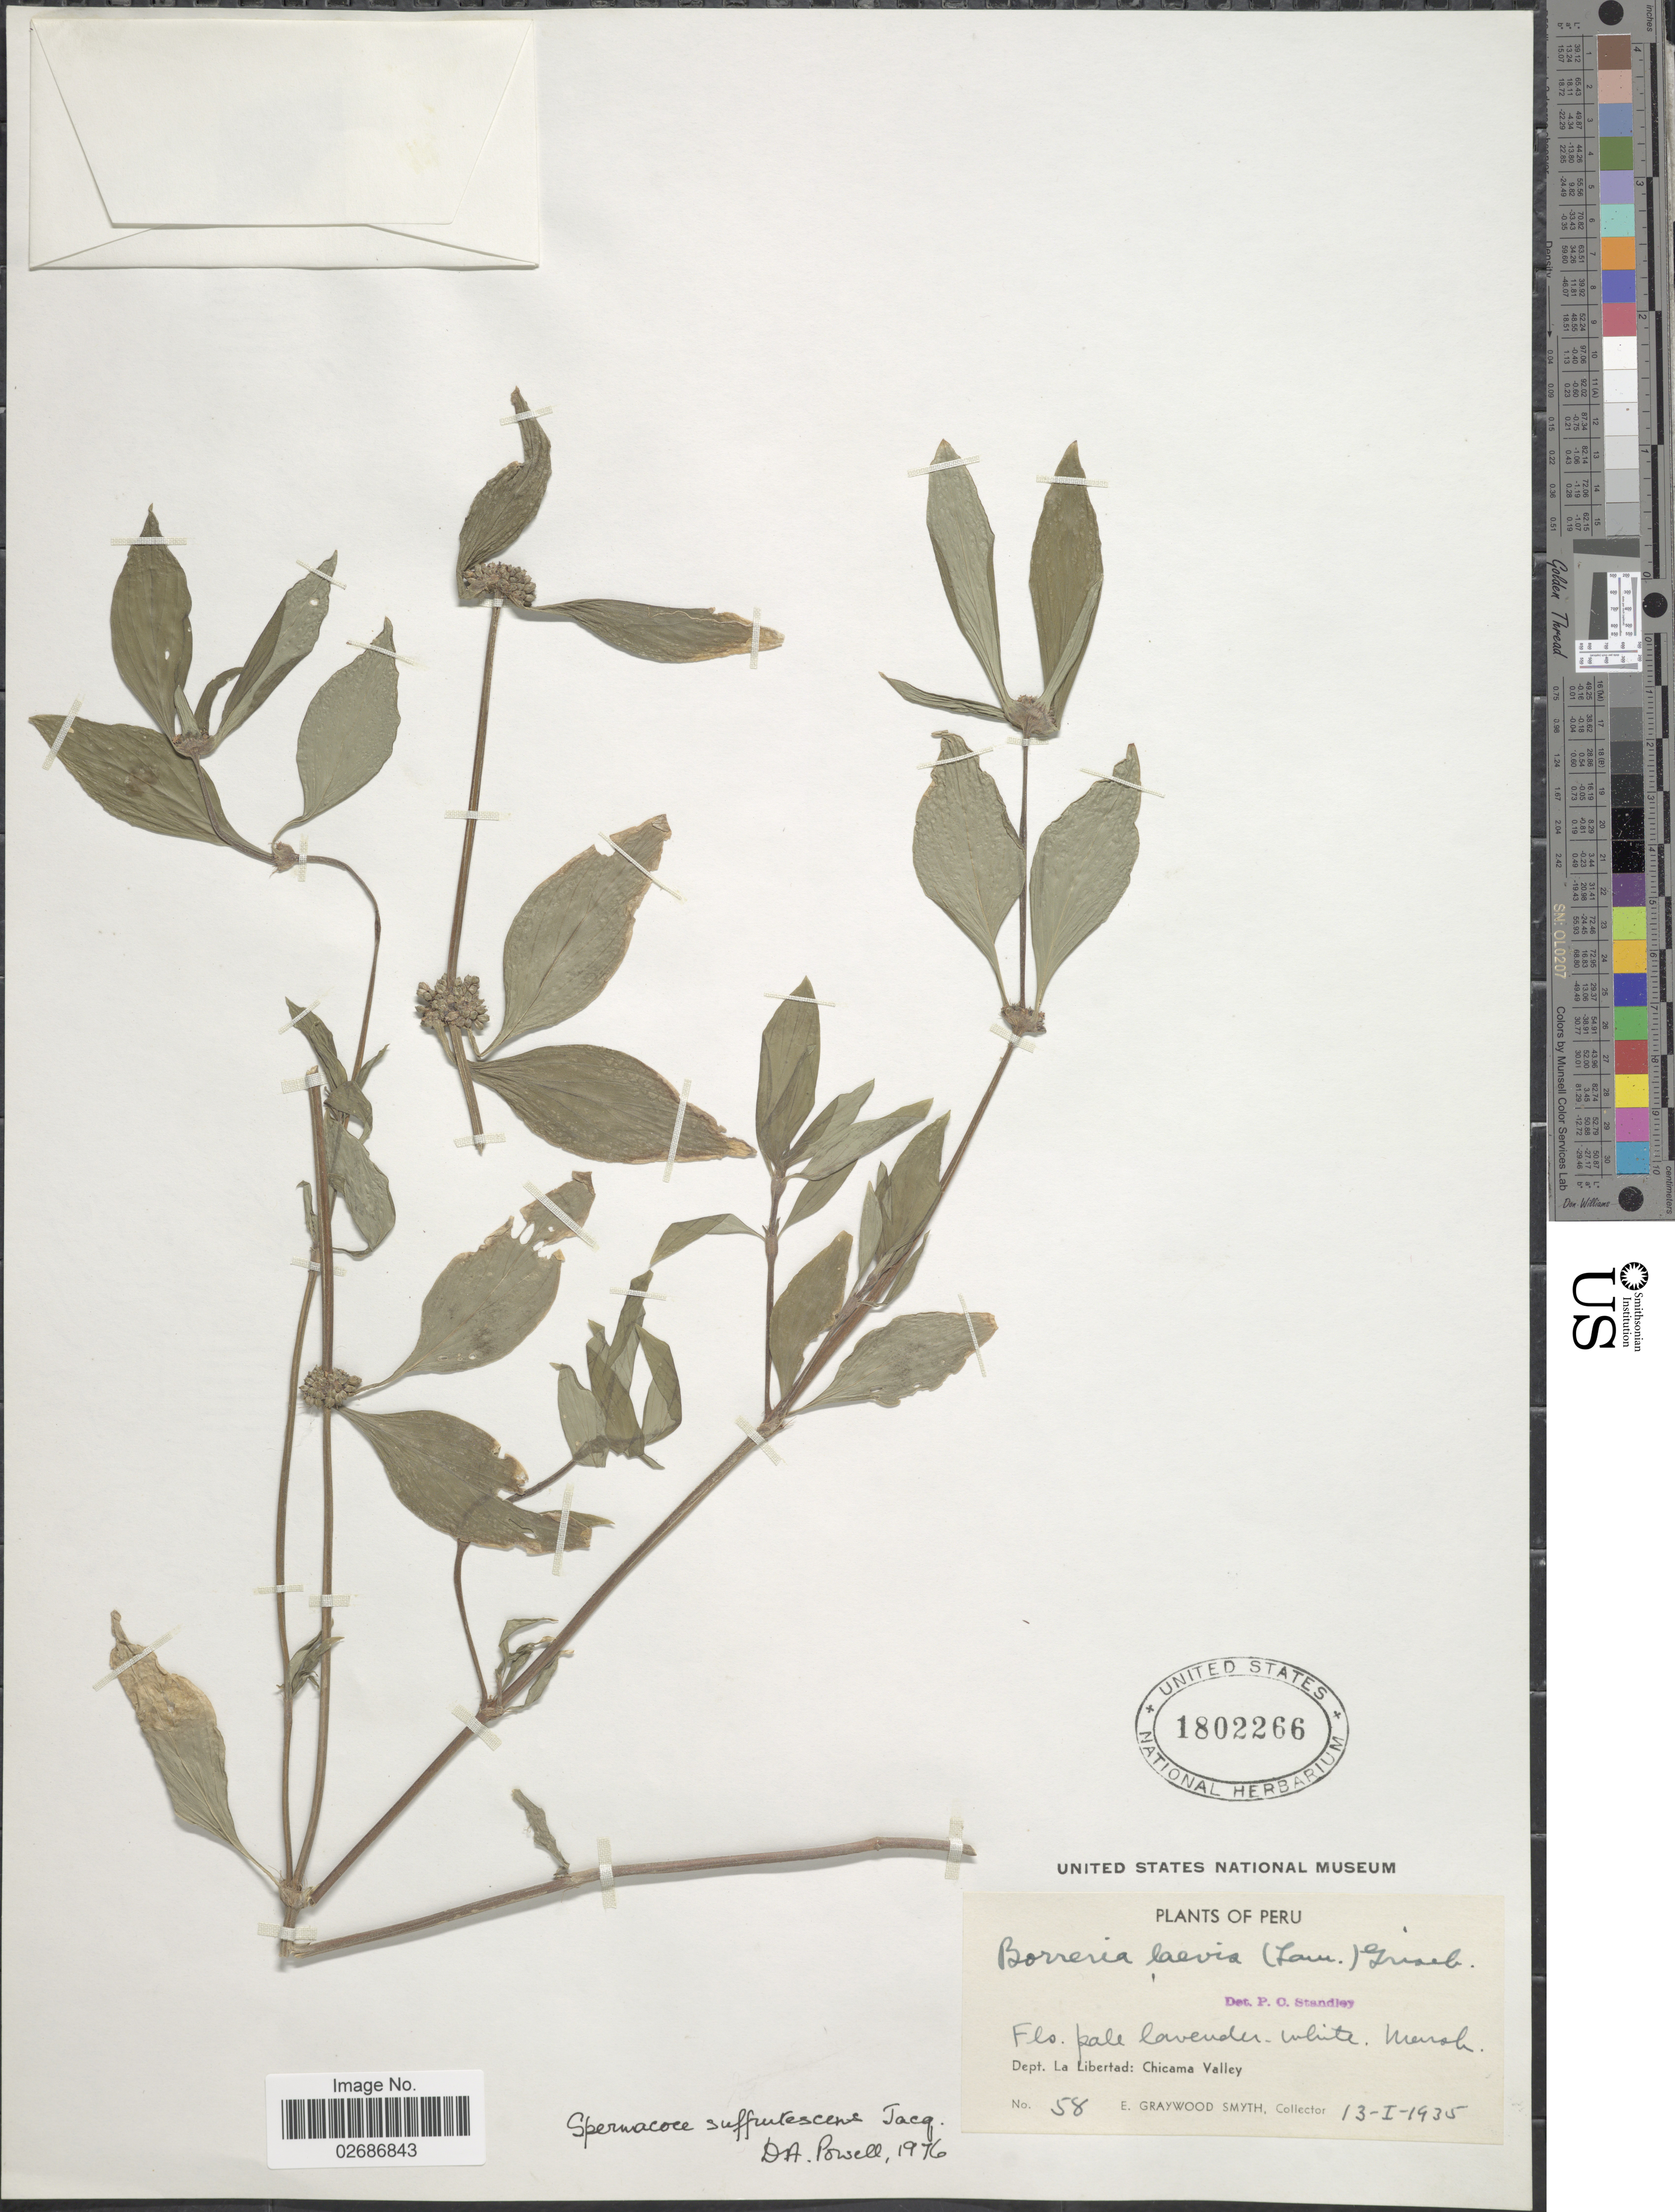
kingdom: Plantae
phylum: Tracheophyta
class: Magnoliopsida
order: Gentianales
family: Rubiaceae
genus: Borreria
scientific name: Borreria remota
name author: (Lam.) Bacigalupo & E.L. Cabral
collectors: E. G. Smyth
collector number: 58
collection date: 1935-01-13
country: Peru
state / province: La Libertad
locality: Chicama Valley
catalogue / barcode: US 1802266